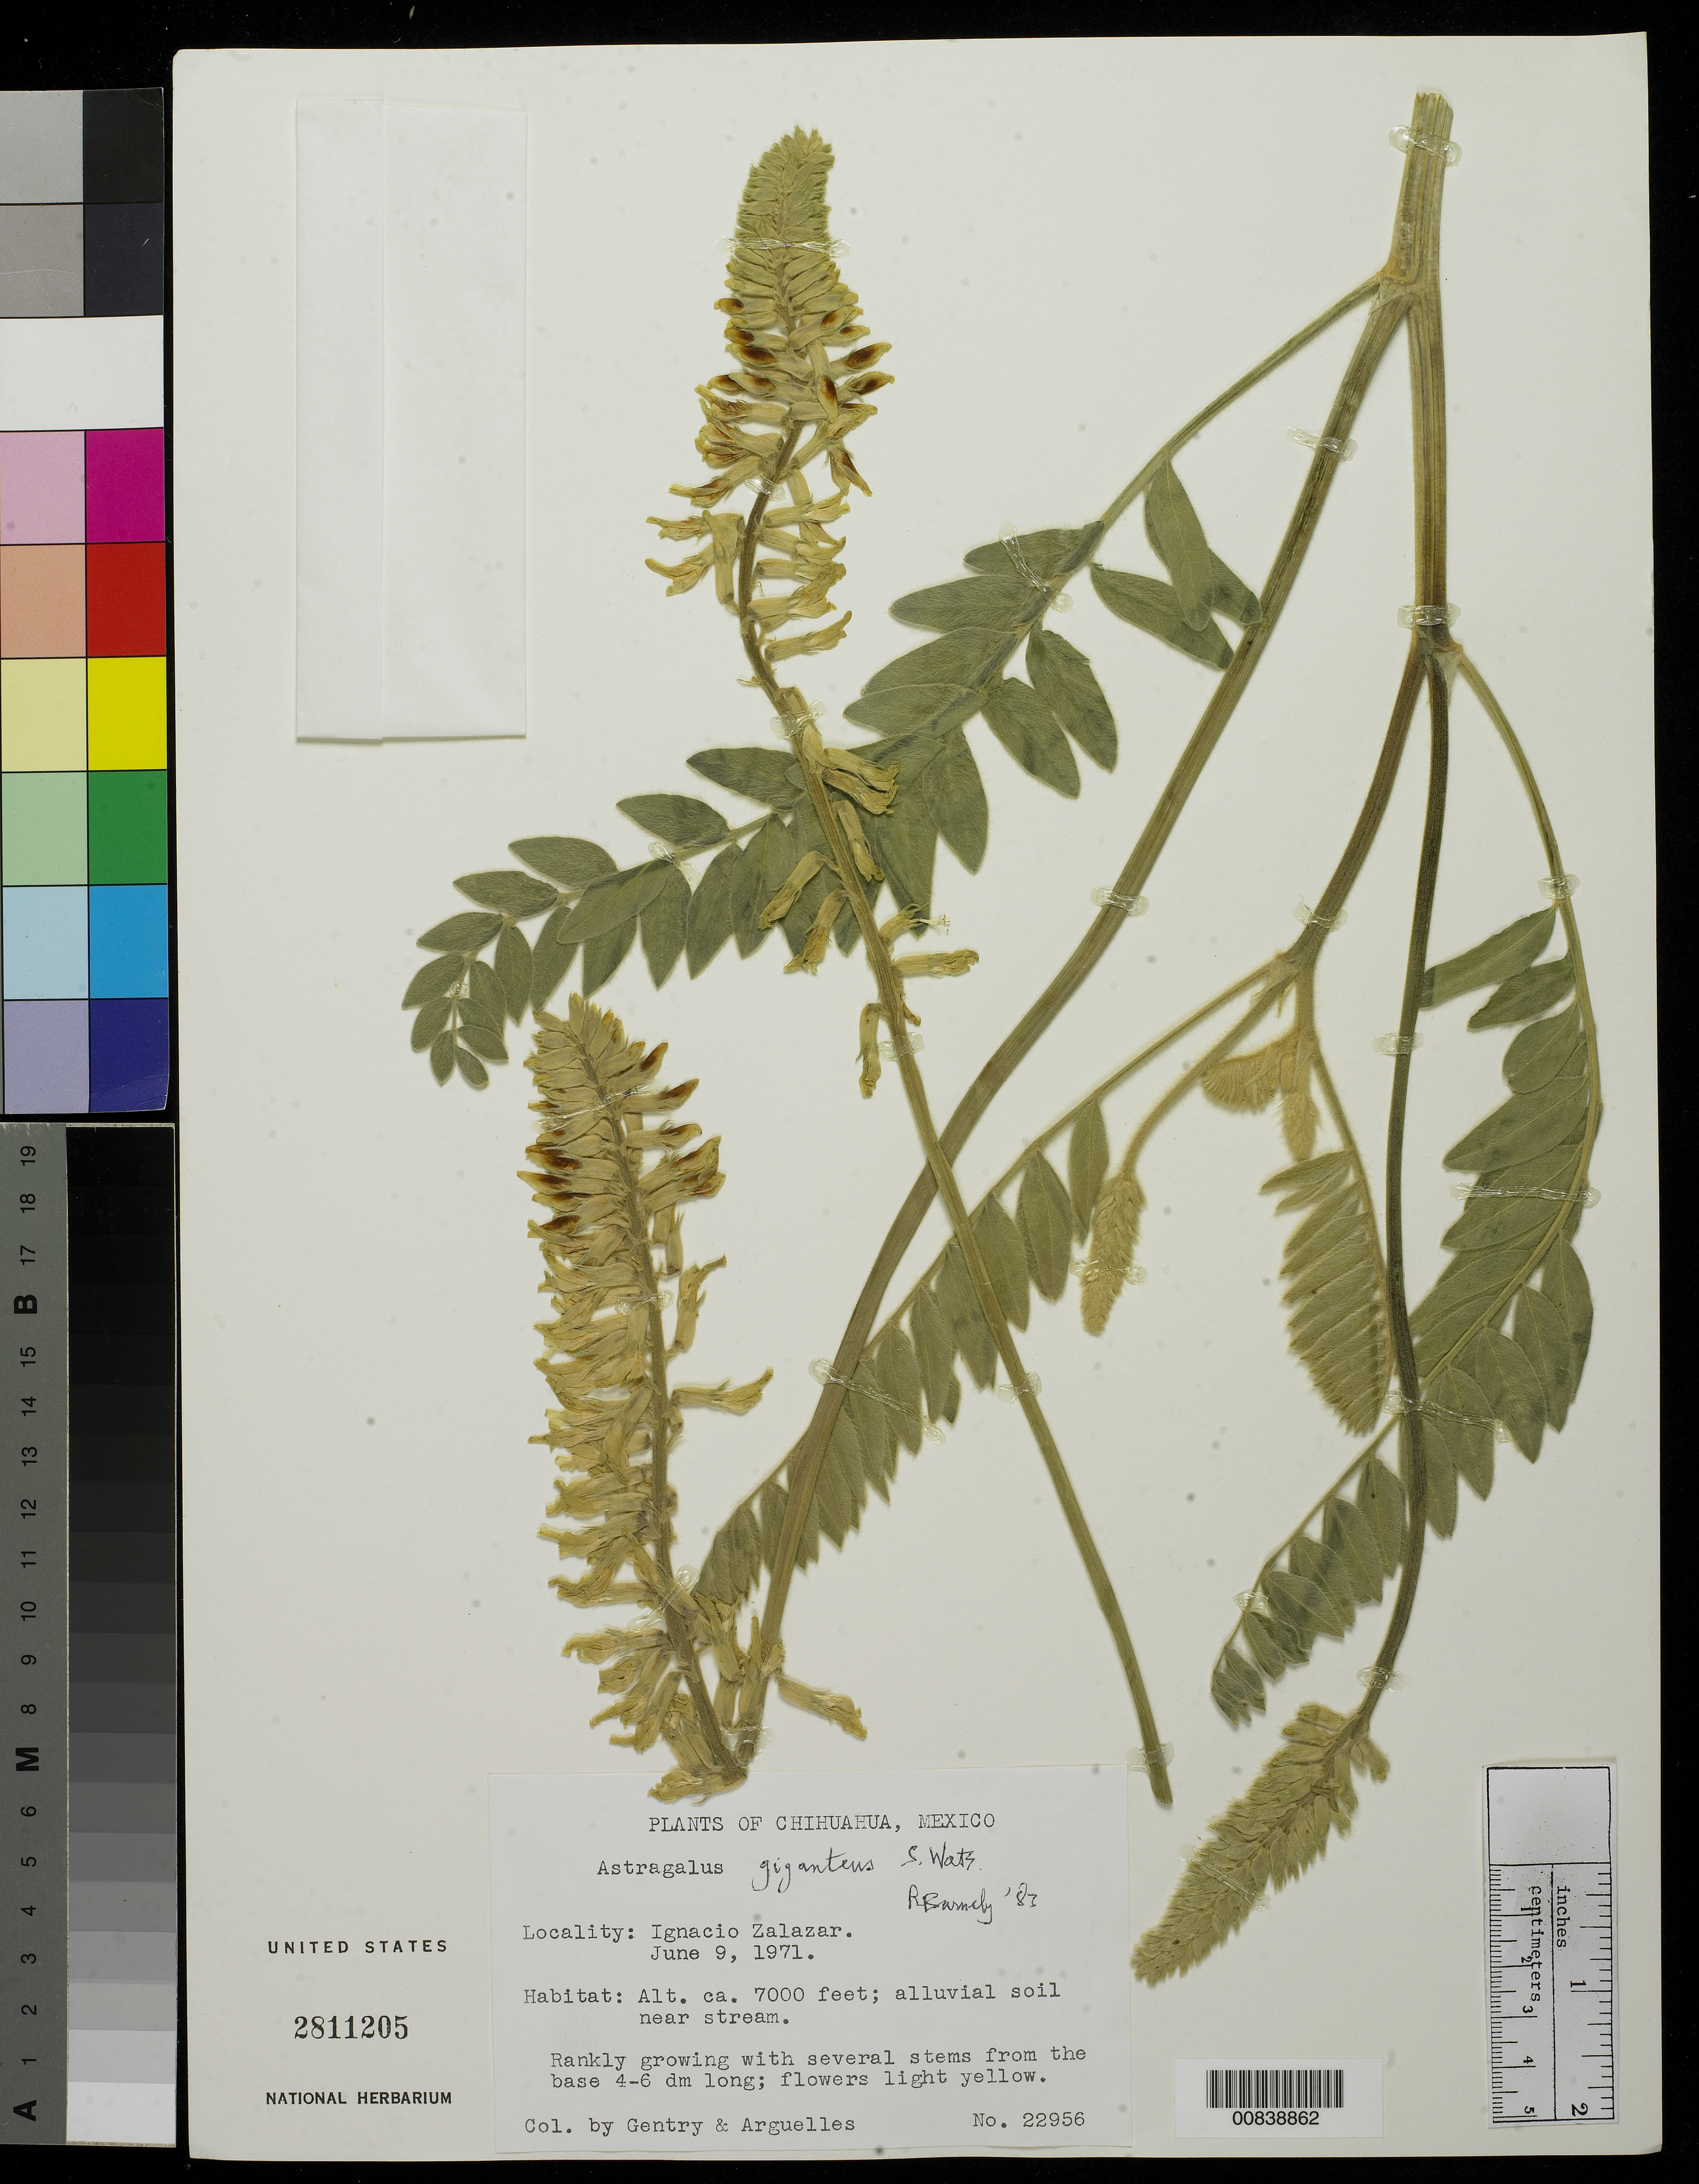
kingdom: Plantae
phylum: Tracheophyta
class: Magnoliopsida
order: Fabales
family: Fabaceae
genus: Astragalus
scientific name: Astragalus giganteus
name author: S. Watson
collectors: Gentry, -- & Arguelles, --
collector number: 22956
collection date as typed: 09 Jun 1971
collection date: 1971-06-09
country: Mexico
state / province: Chihuahua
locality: Ignacio Zalazar.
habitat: Alluvial soil near stream.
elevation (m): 2134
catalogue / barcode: US 2811205